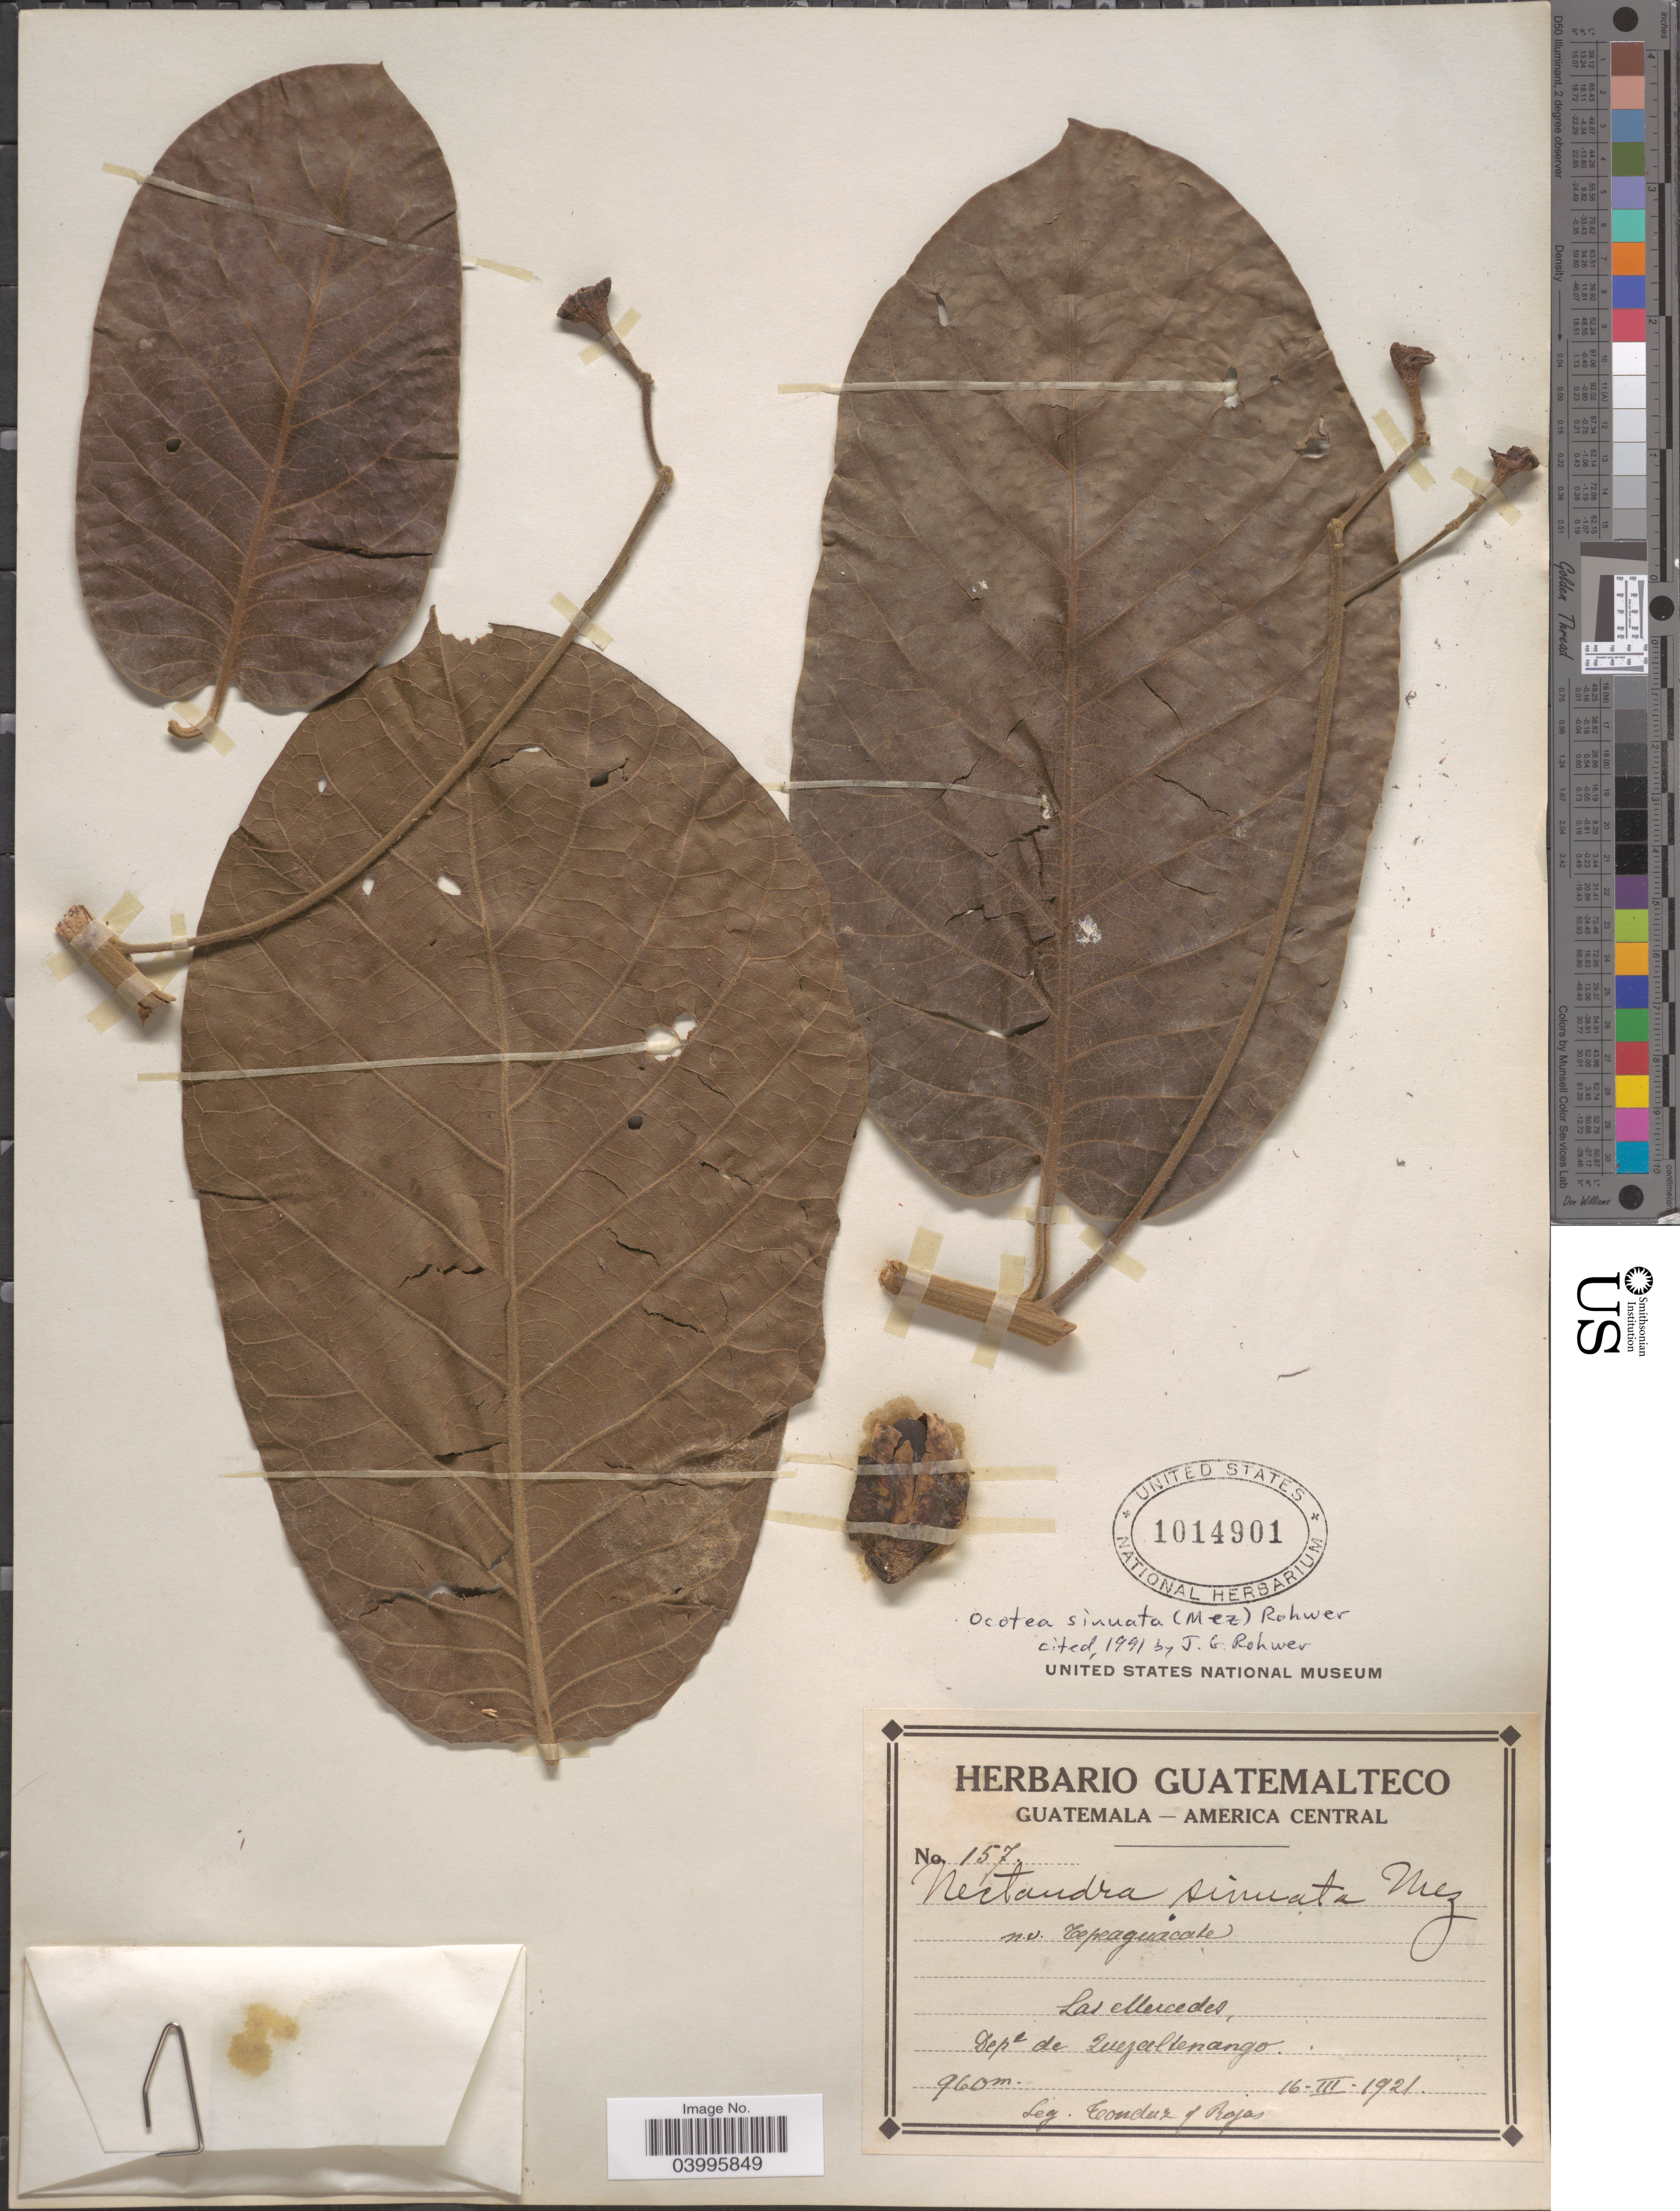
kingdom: Plantae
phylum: Tracheophyta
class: Magnoliopsida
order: Laurales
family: Lauraceae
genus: Ocotea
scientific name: Ocotea sinuata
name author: (Mez) Rohwer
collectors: Tonduz & Rojas, --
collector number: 157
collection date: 1921-03-16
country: Guatemala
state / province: Quetzaltenango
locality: Las Mercedes, Dept de Quezaltenango.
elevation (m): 960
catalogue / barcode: US 1014901